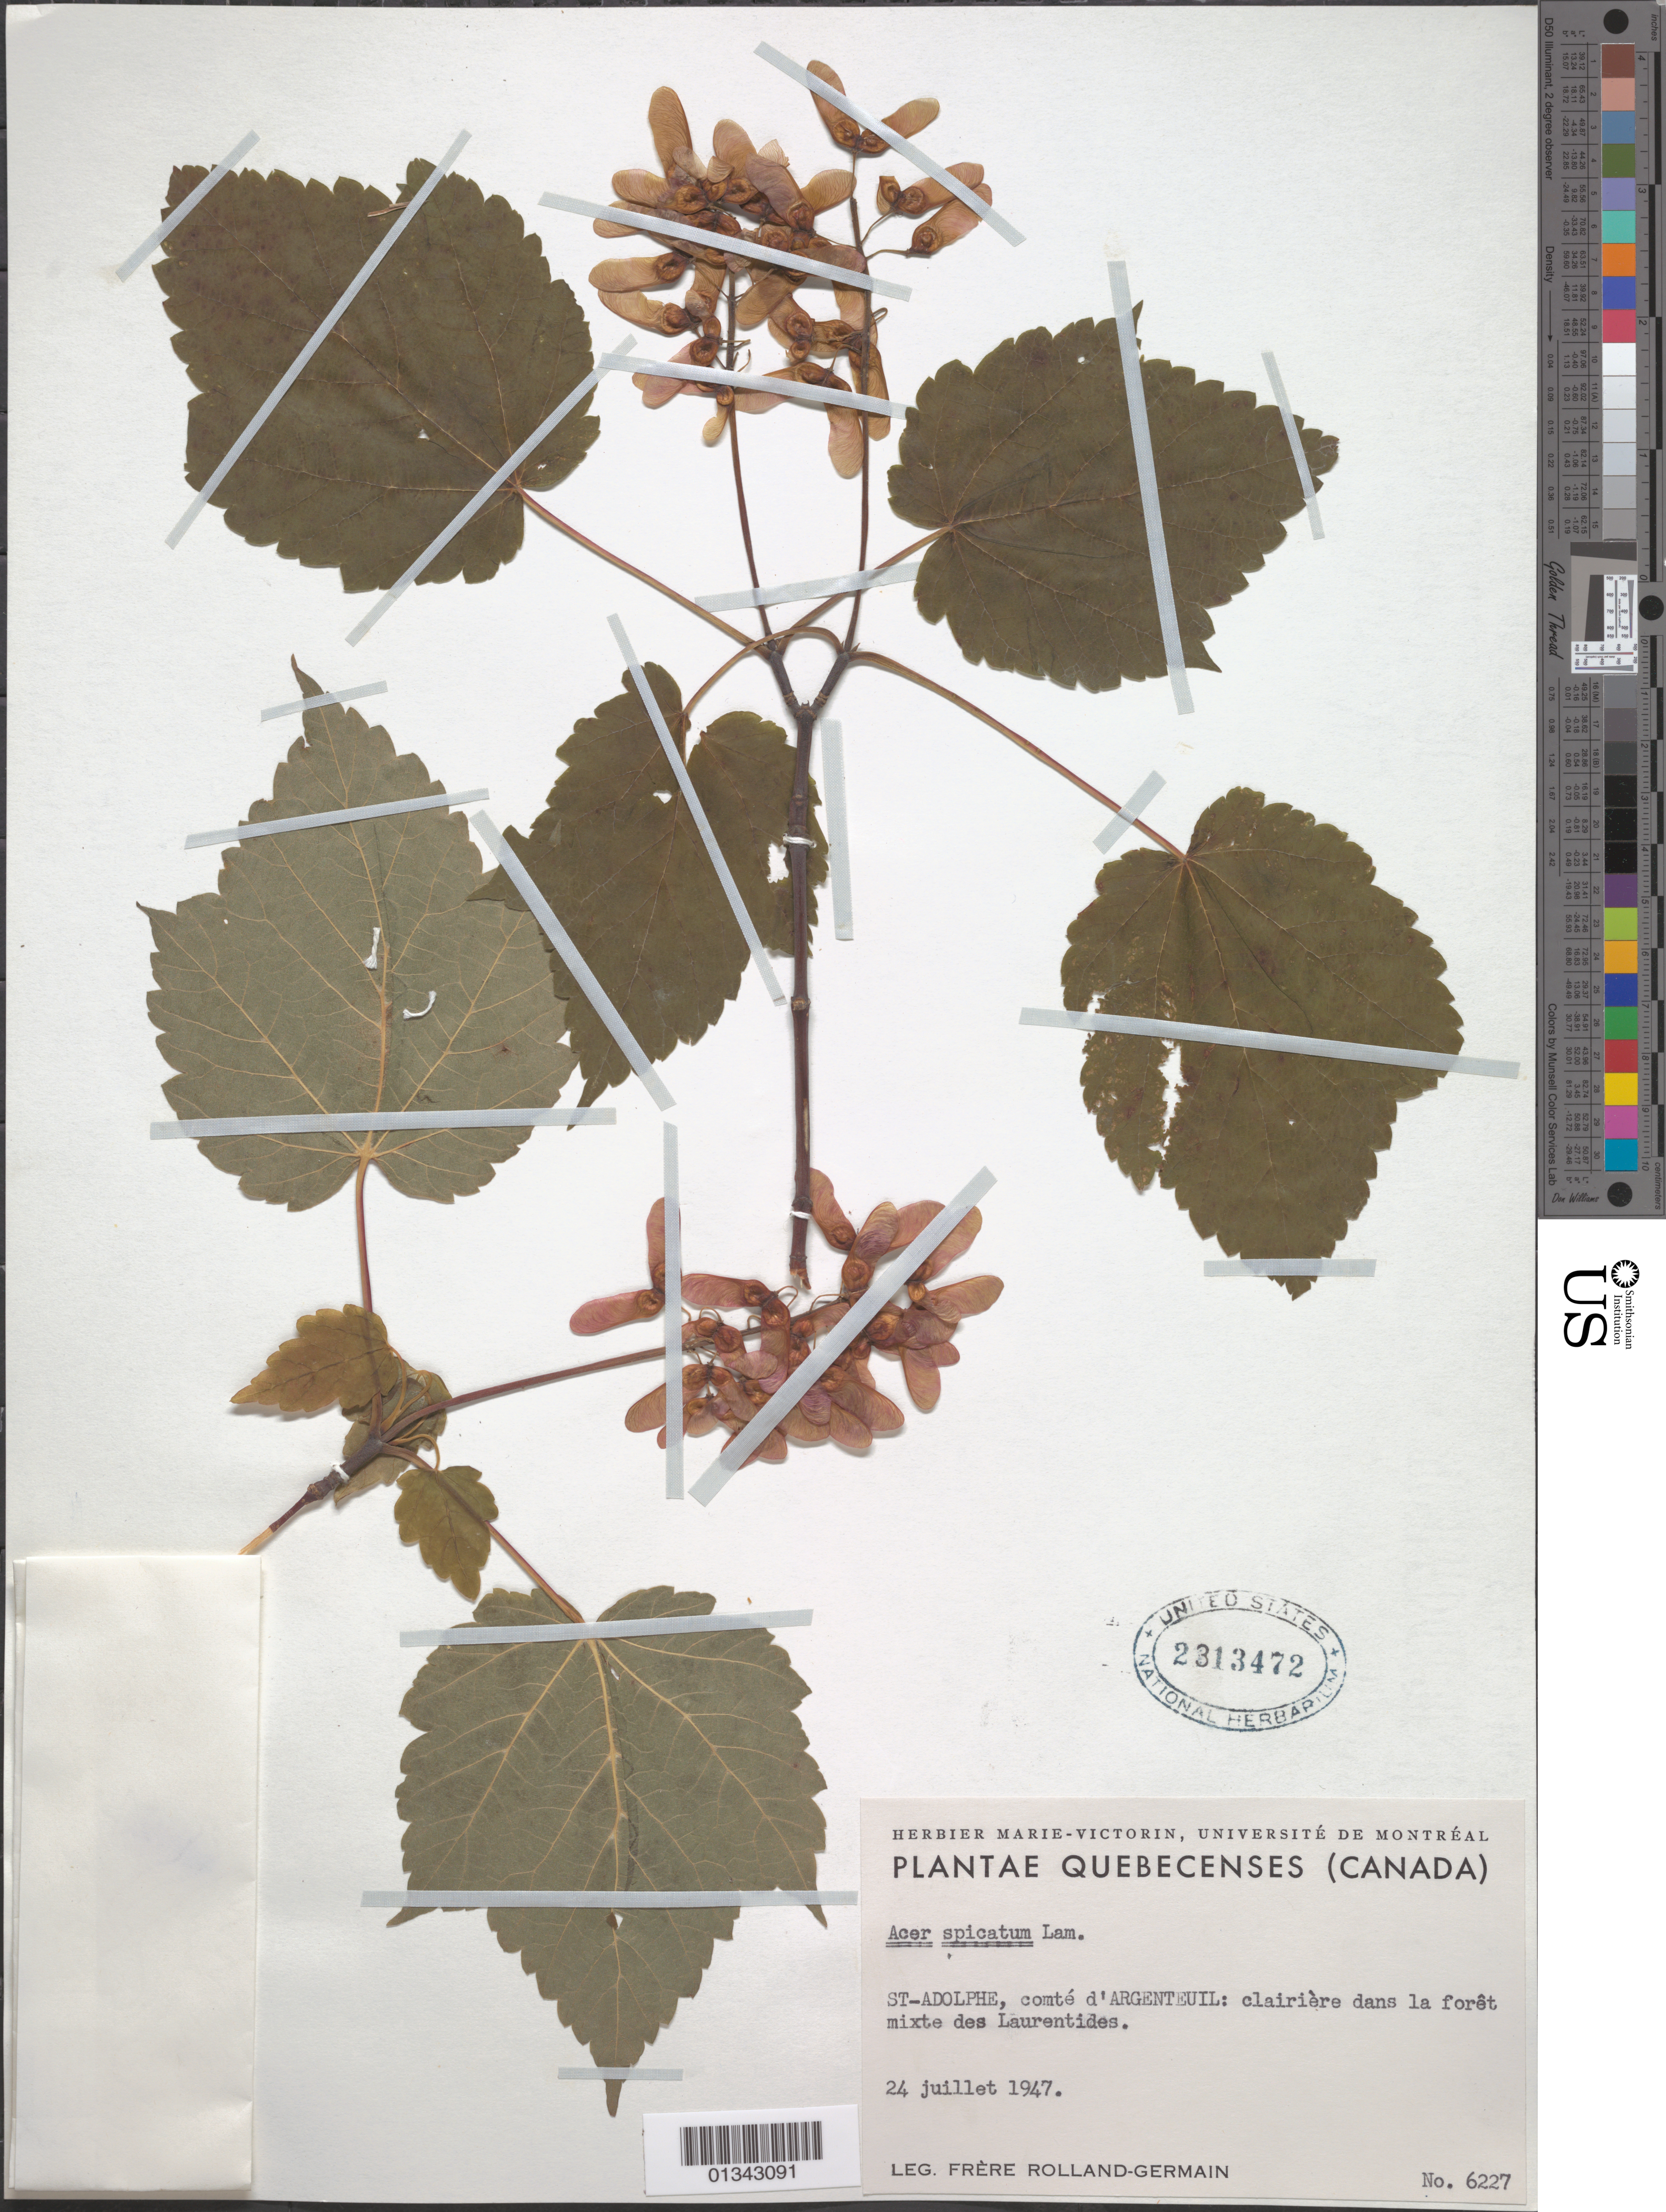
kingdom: Plantae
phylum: Tracheophyta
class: Magnoliopsida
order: Sapindales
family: Sapindaceae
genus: Acer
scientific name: Acer spicatum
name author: Lam.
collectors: Rolland-Germain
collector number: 6227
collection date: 1947-07-24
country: Canada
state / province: Quebec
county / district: Argenteuil County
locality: St-Adolphe, comté d'Argenteuil, clairière dans la forêt mixte des Laurentides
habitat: Clairière dans la forêt mixte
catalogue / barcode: US 2313472